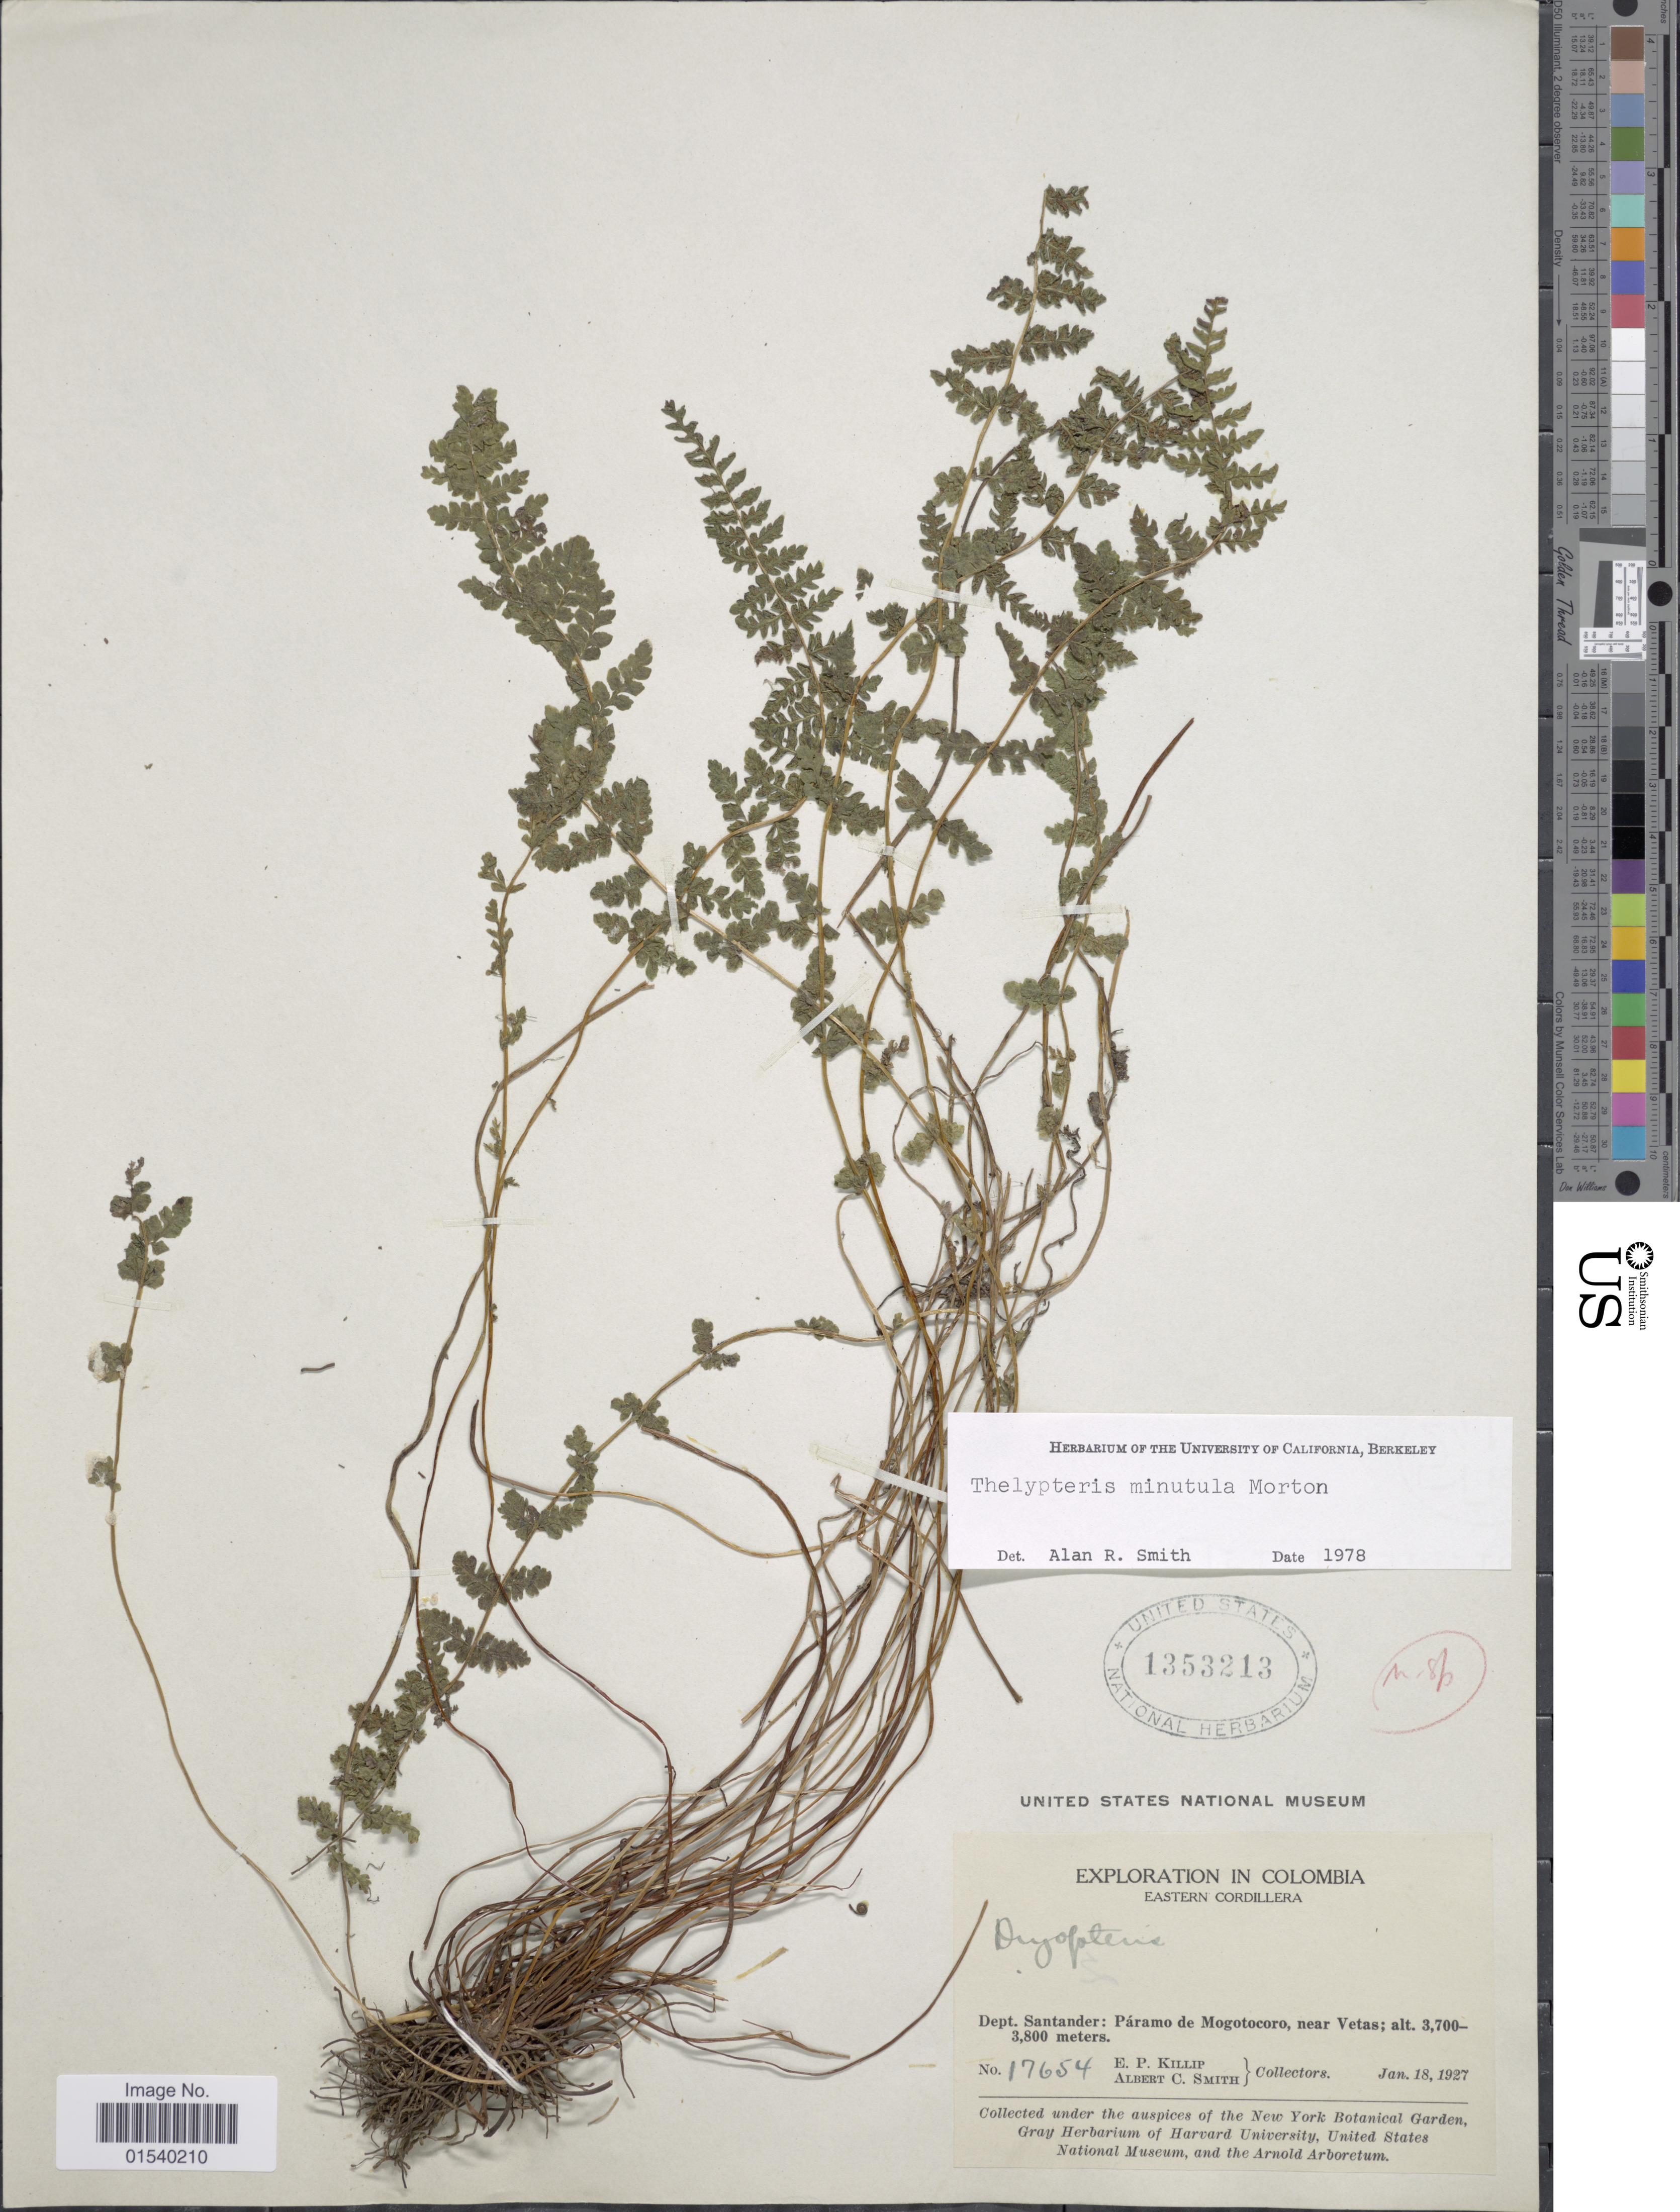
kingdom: Plantae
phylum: Tracheophyta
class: Polypodiopsida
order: Polypodiales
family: Thelypteridaceae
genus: Amauropelta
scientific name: Amauropelta minutula (C.V. Morton) comb. nov., ined 2015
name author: (C.V. Morton)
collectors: E. P. Killip & A. C. Smith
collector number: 17654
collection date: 1927-01-18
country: Colombia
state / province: Santander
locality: Eastern Cordillera, Dept. Santander: Páramo de Mogotocoro, near Vetas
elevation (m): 3700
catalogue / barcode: US 1353213